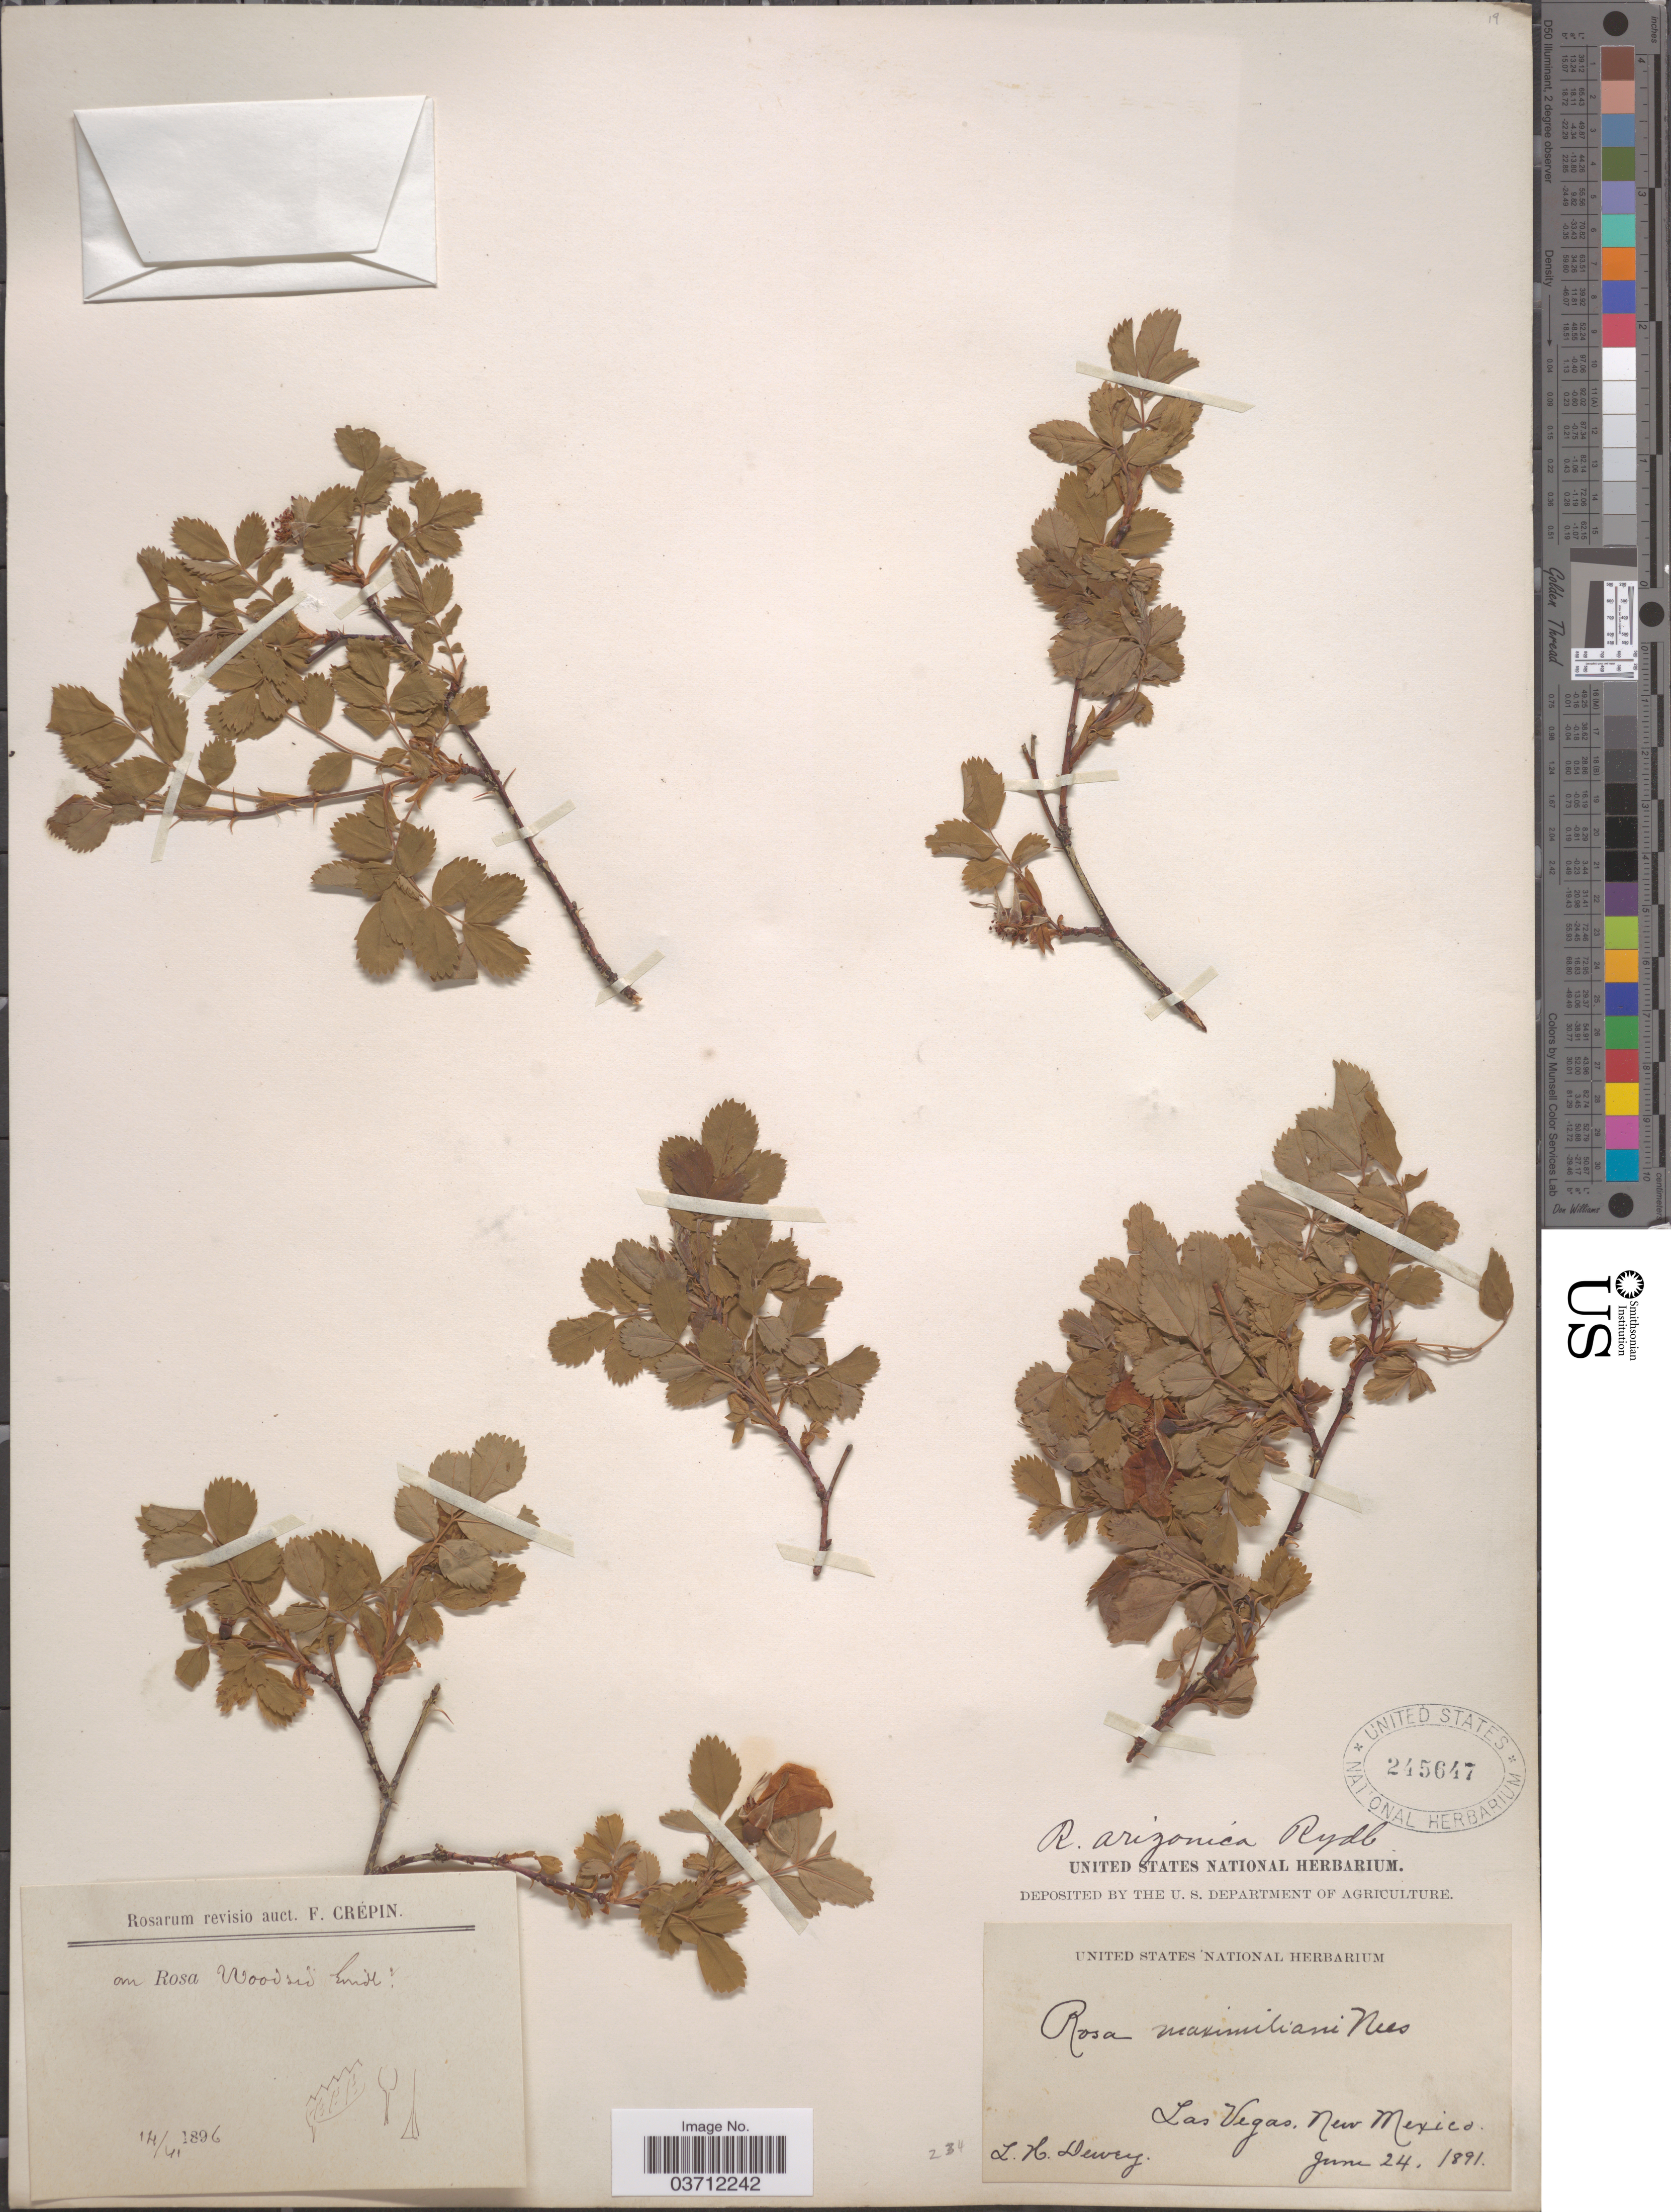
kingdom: Plantae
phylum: Tracheophyta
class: Magnoliopsida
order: Rosales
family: Rosaceae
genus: Rosa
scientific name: Rosa woodsii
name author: Lindl.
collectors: L. H. Dewey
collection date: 1891-06-24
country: United States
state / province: New Mexico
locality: Las Vegas.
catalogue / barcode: US 245647